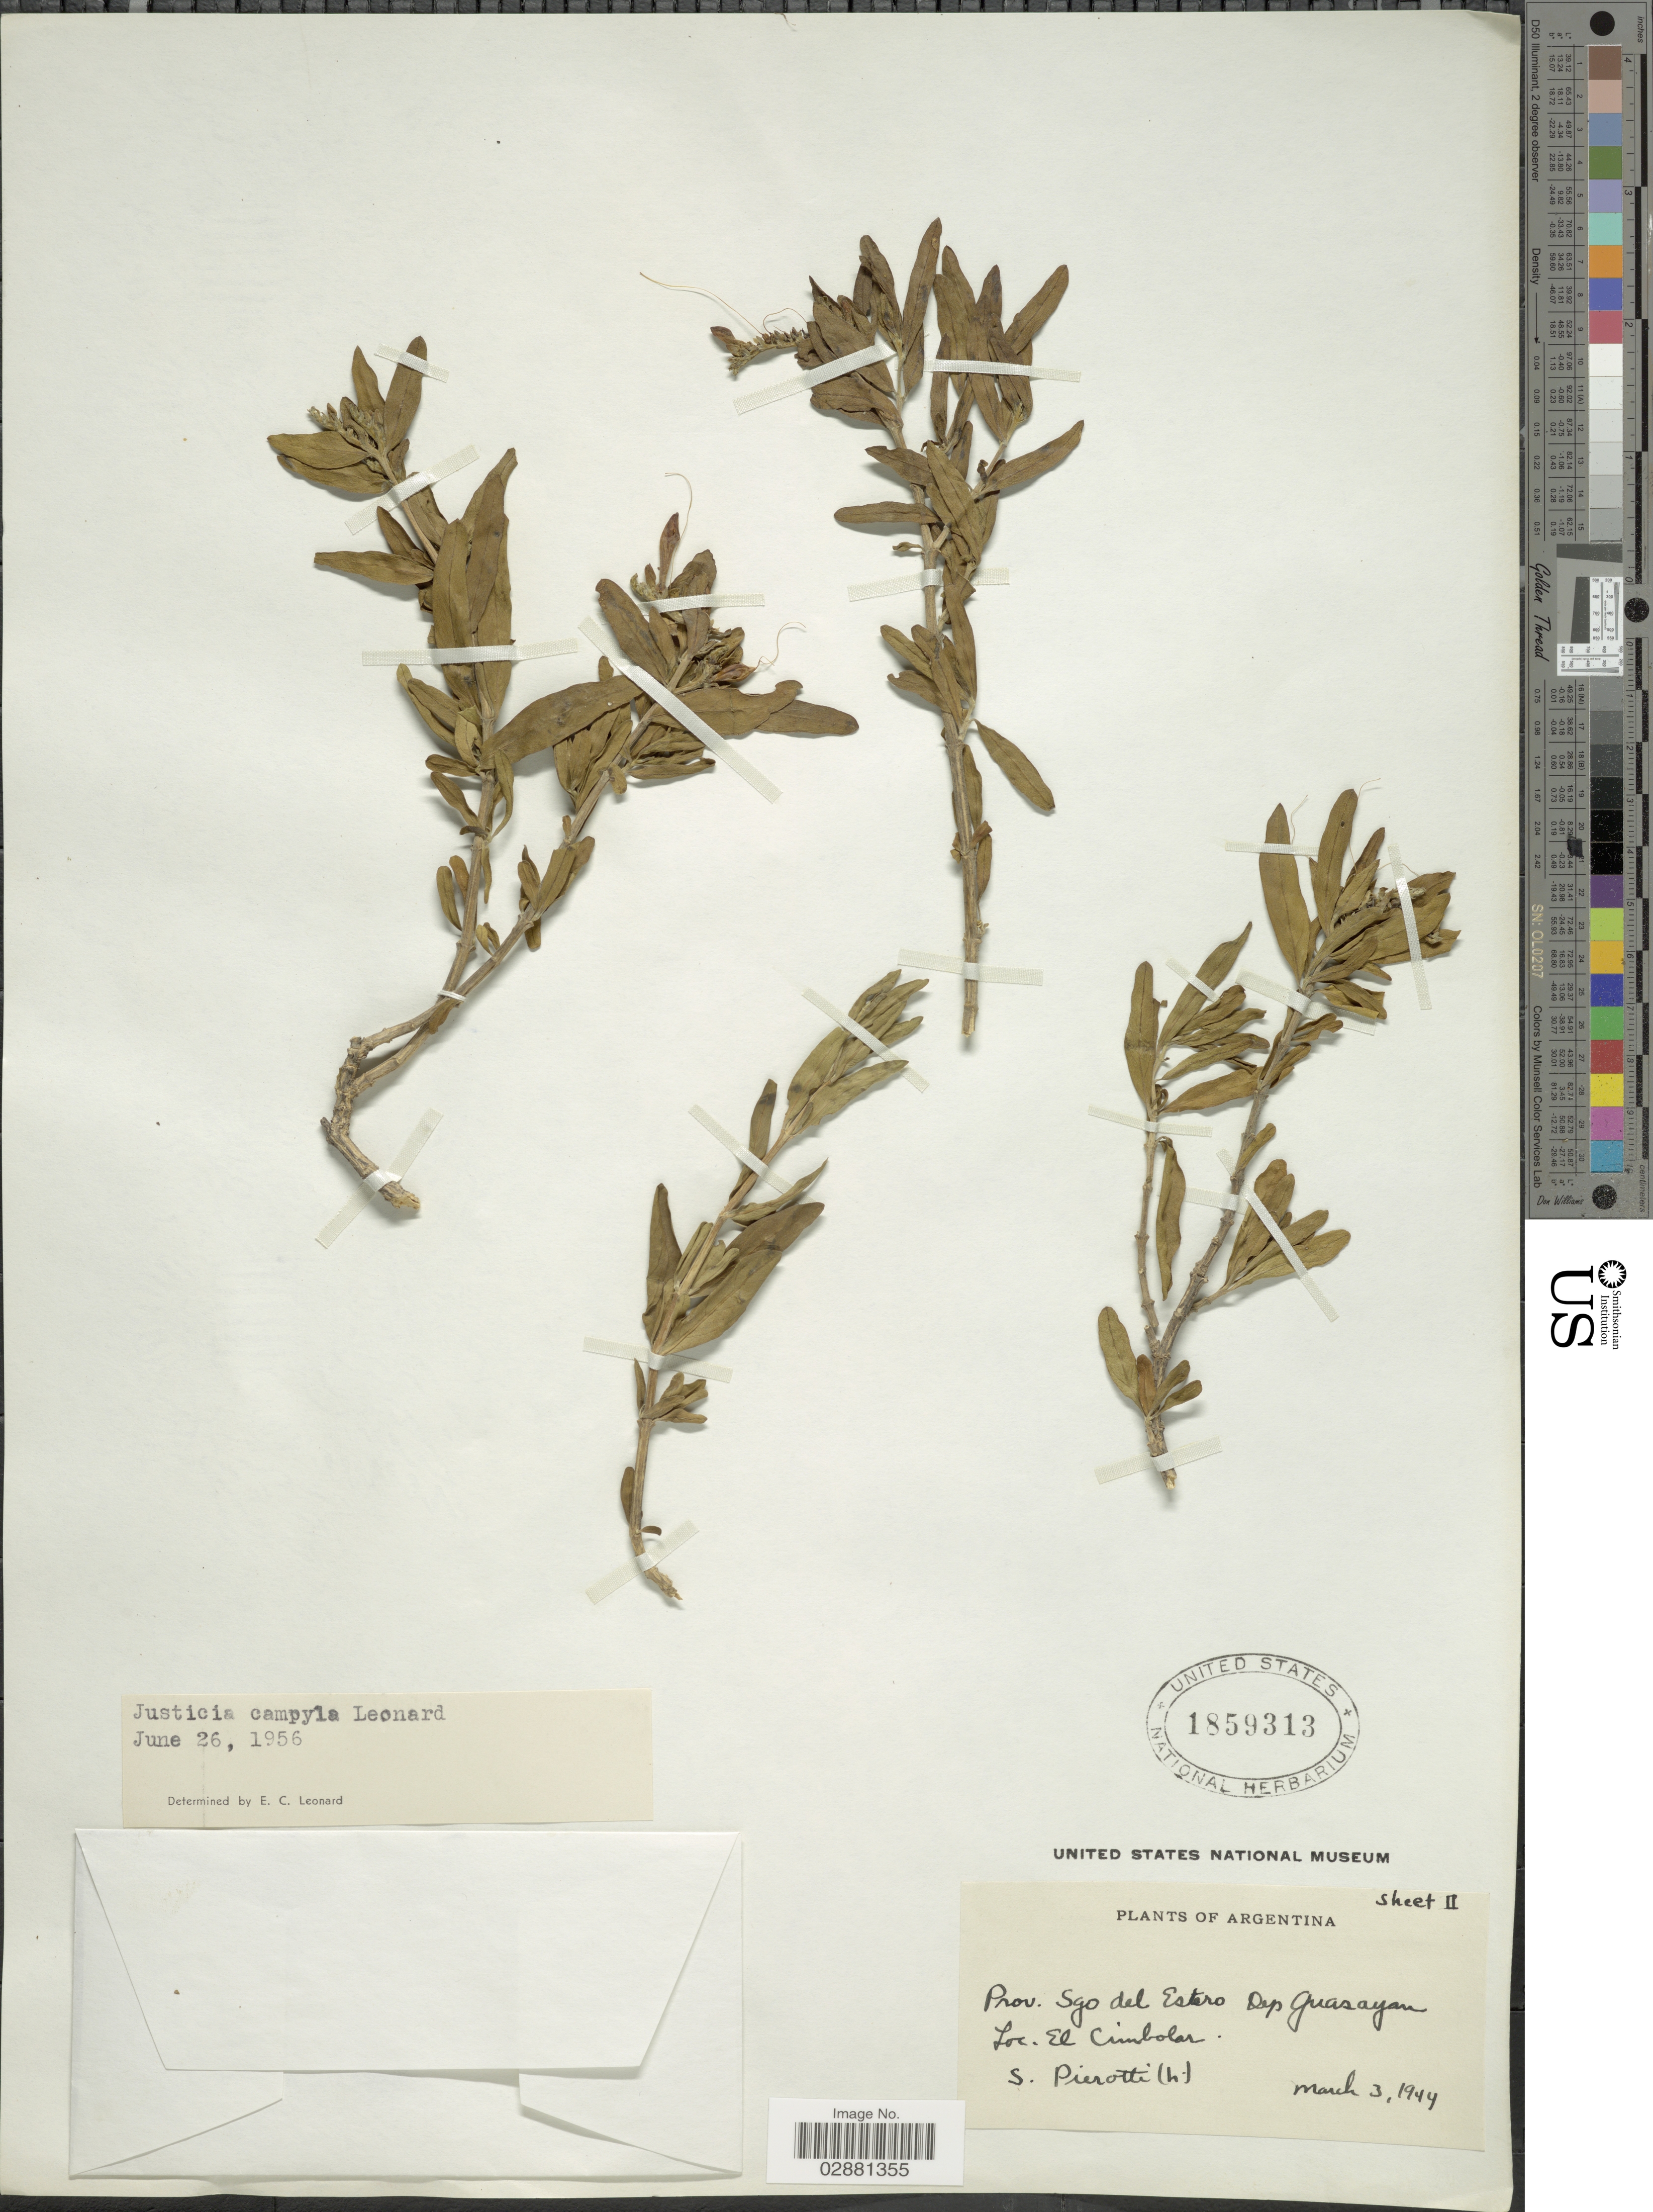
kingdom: Plantae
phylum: Tracheophyta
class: Magnoliopsida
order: Lamiales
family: Acanthaceae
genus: Justicia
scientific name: Justicia xylosteoides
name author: Griseb.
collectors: S. A. Pierotti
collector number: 4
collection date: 1944-03-03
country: Argentina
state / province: Santiago del Estero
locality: Prov. Sgo del Estero, Dep. Guasayan, El Cimbolar.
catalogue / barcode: US 1859313